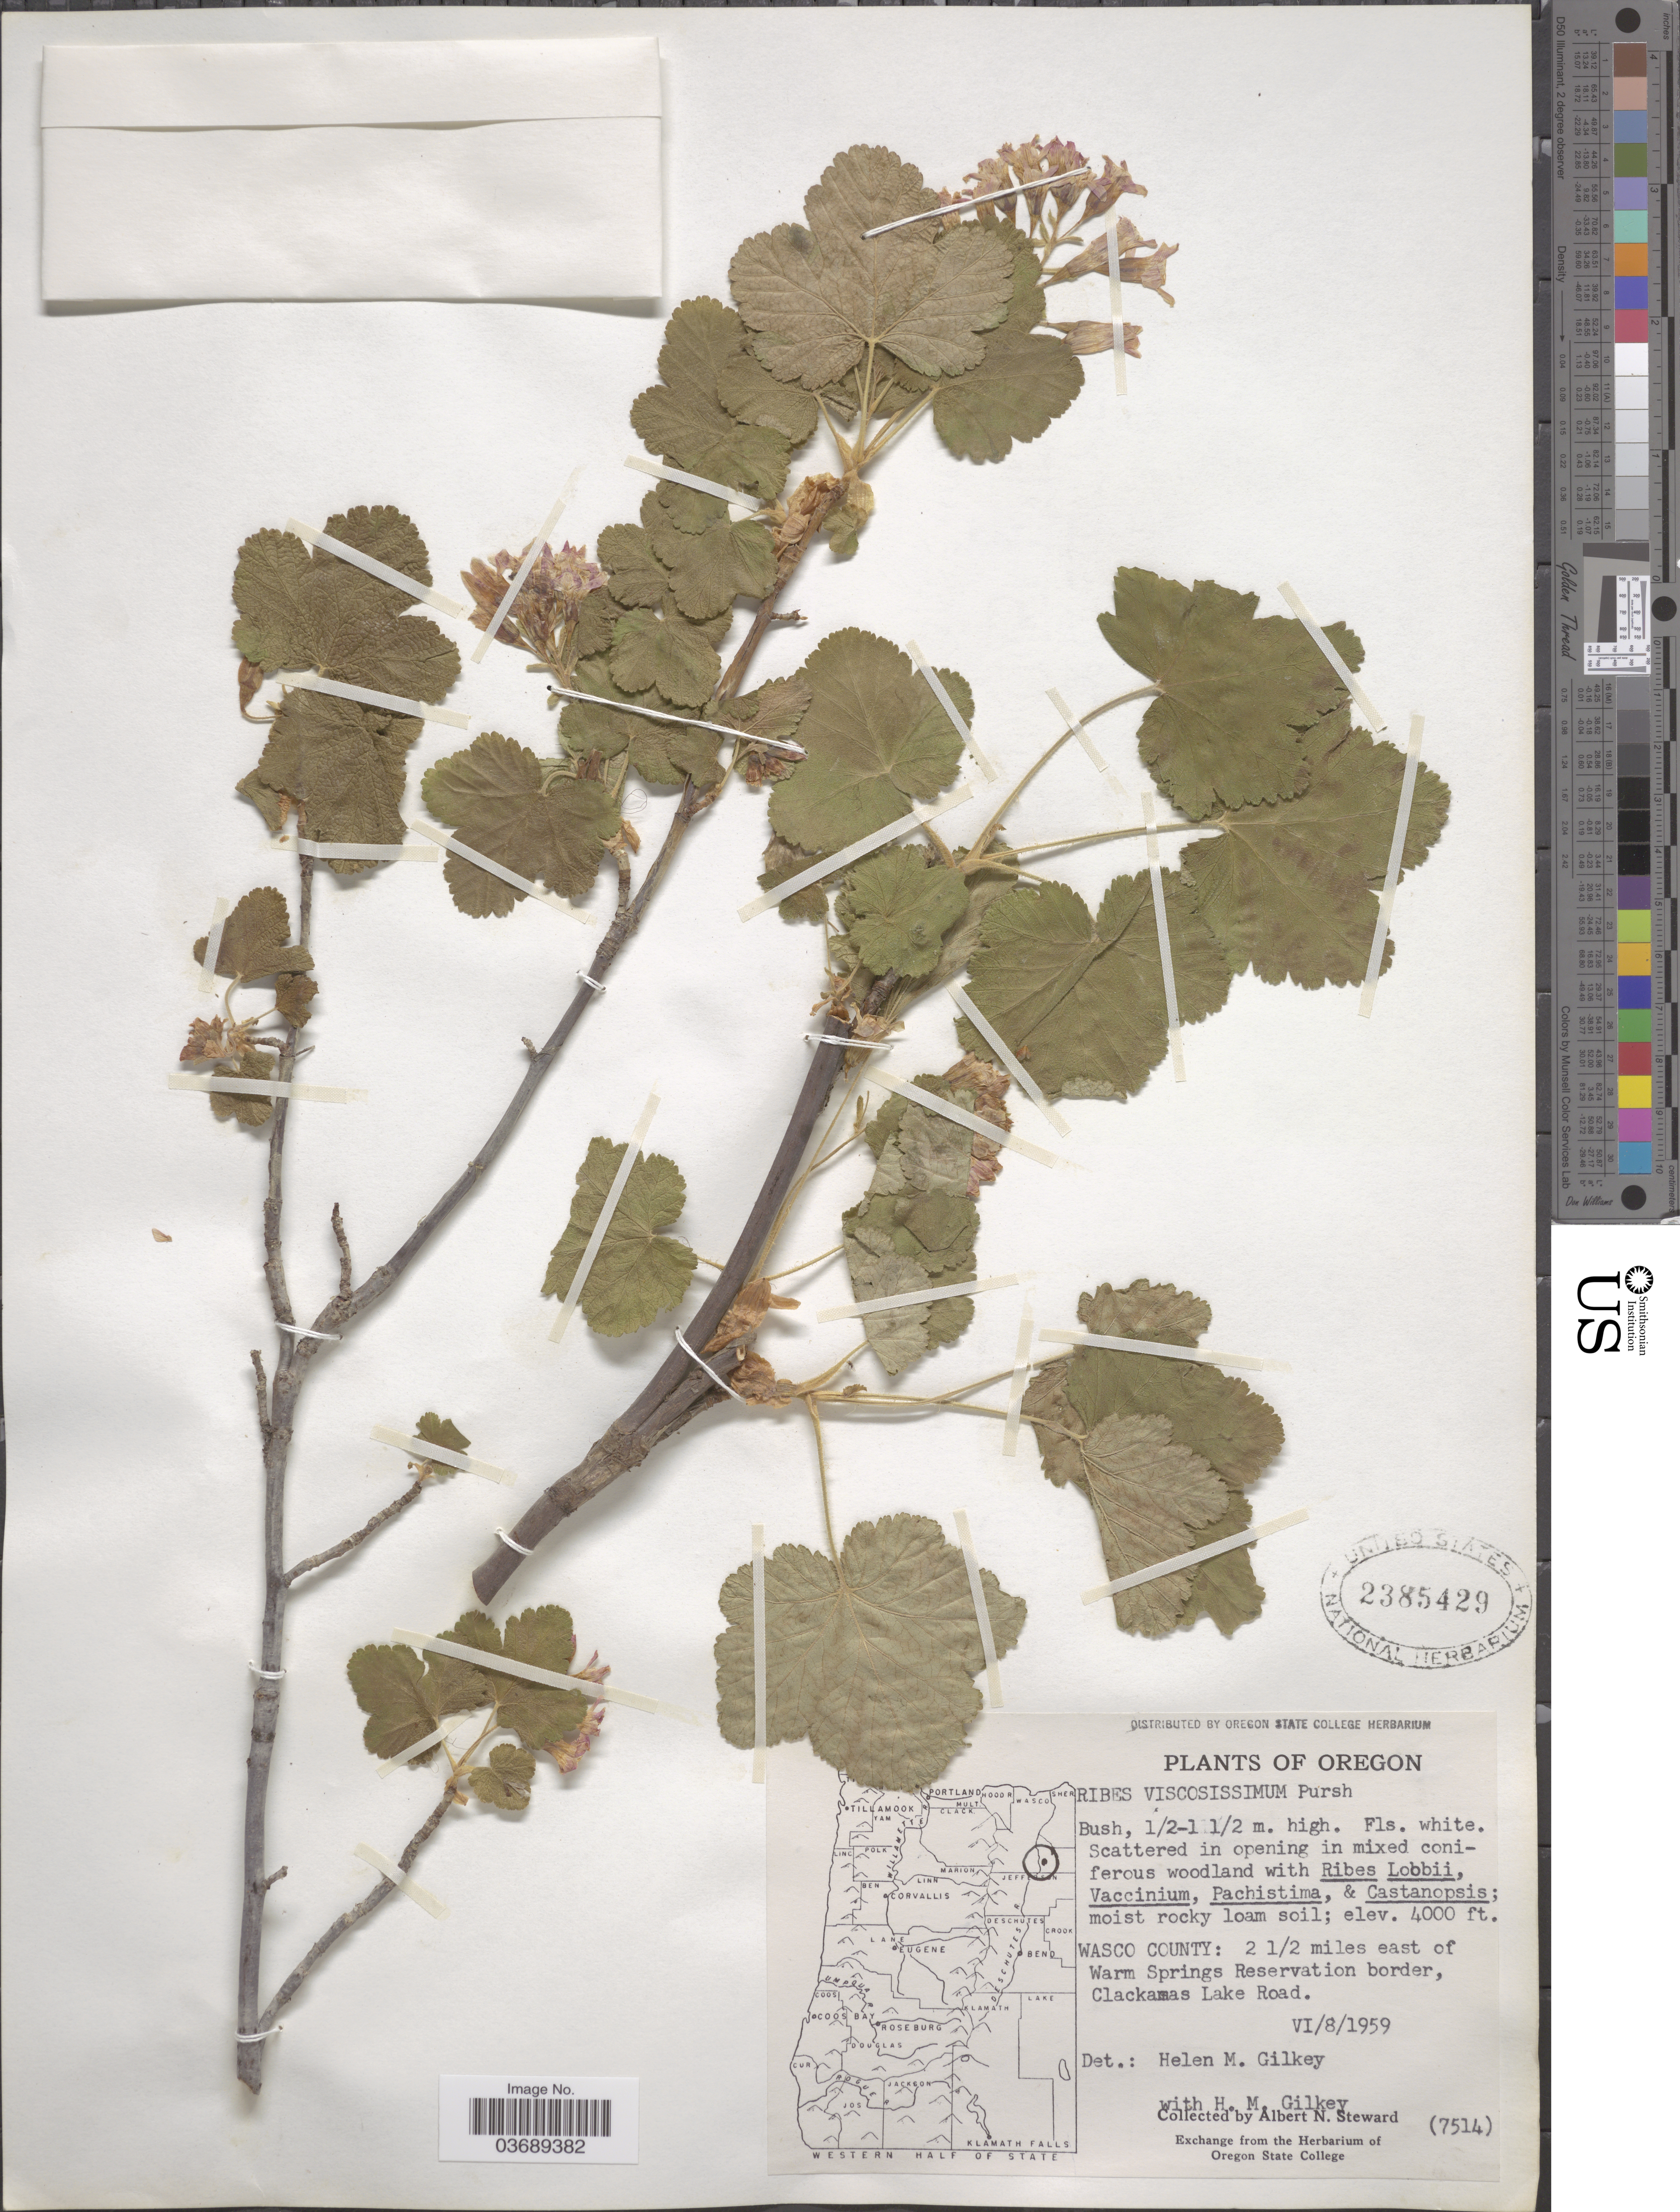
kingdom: Plantae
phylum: Tracheophyta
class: Magnoliopsida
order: Saxifragales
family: Grossulariaceae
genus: Ribes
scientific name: Ribes viscosissimum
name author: Pursh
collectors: A. N. Steward & H. Gilkey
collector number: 7514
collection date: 1959-06-08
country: United States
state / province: Oregon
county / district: Clackamas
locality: Wasco County: 2 1/2 miles east of Warm Springs Reservation border, Clackamas Lake Road.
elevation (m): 1219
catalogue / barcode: US 2385429